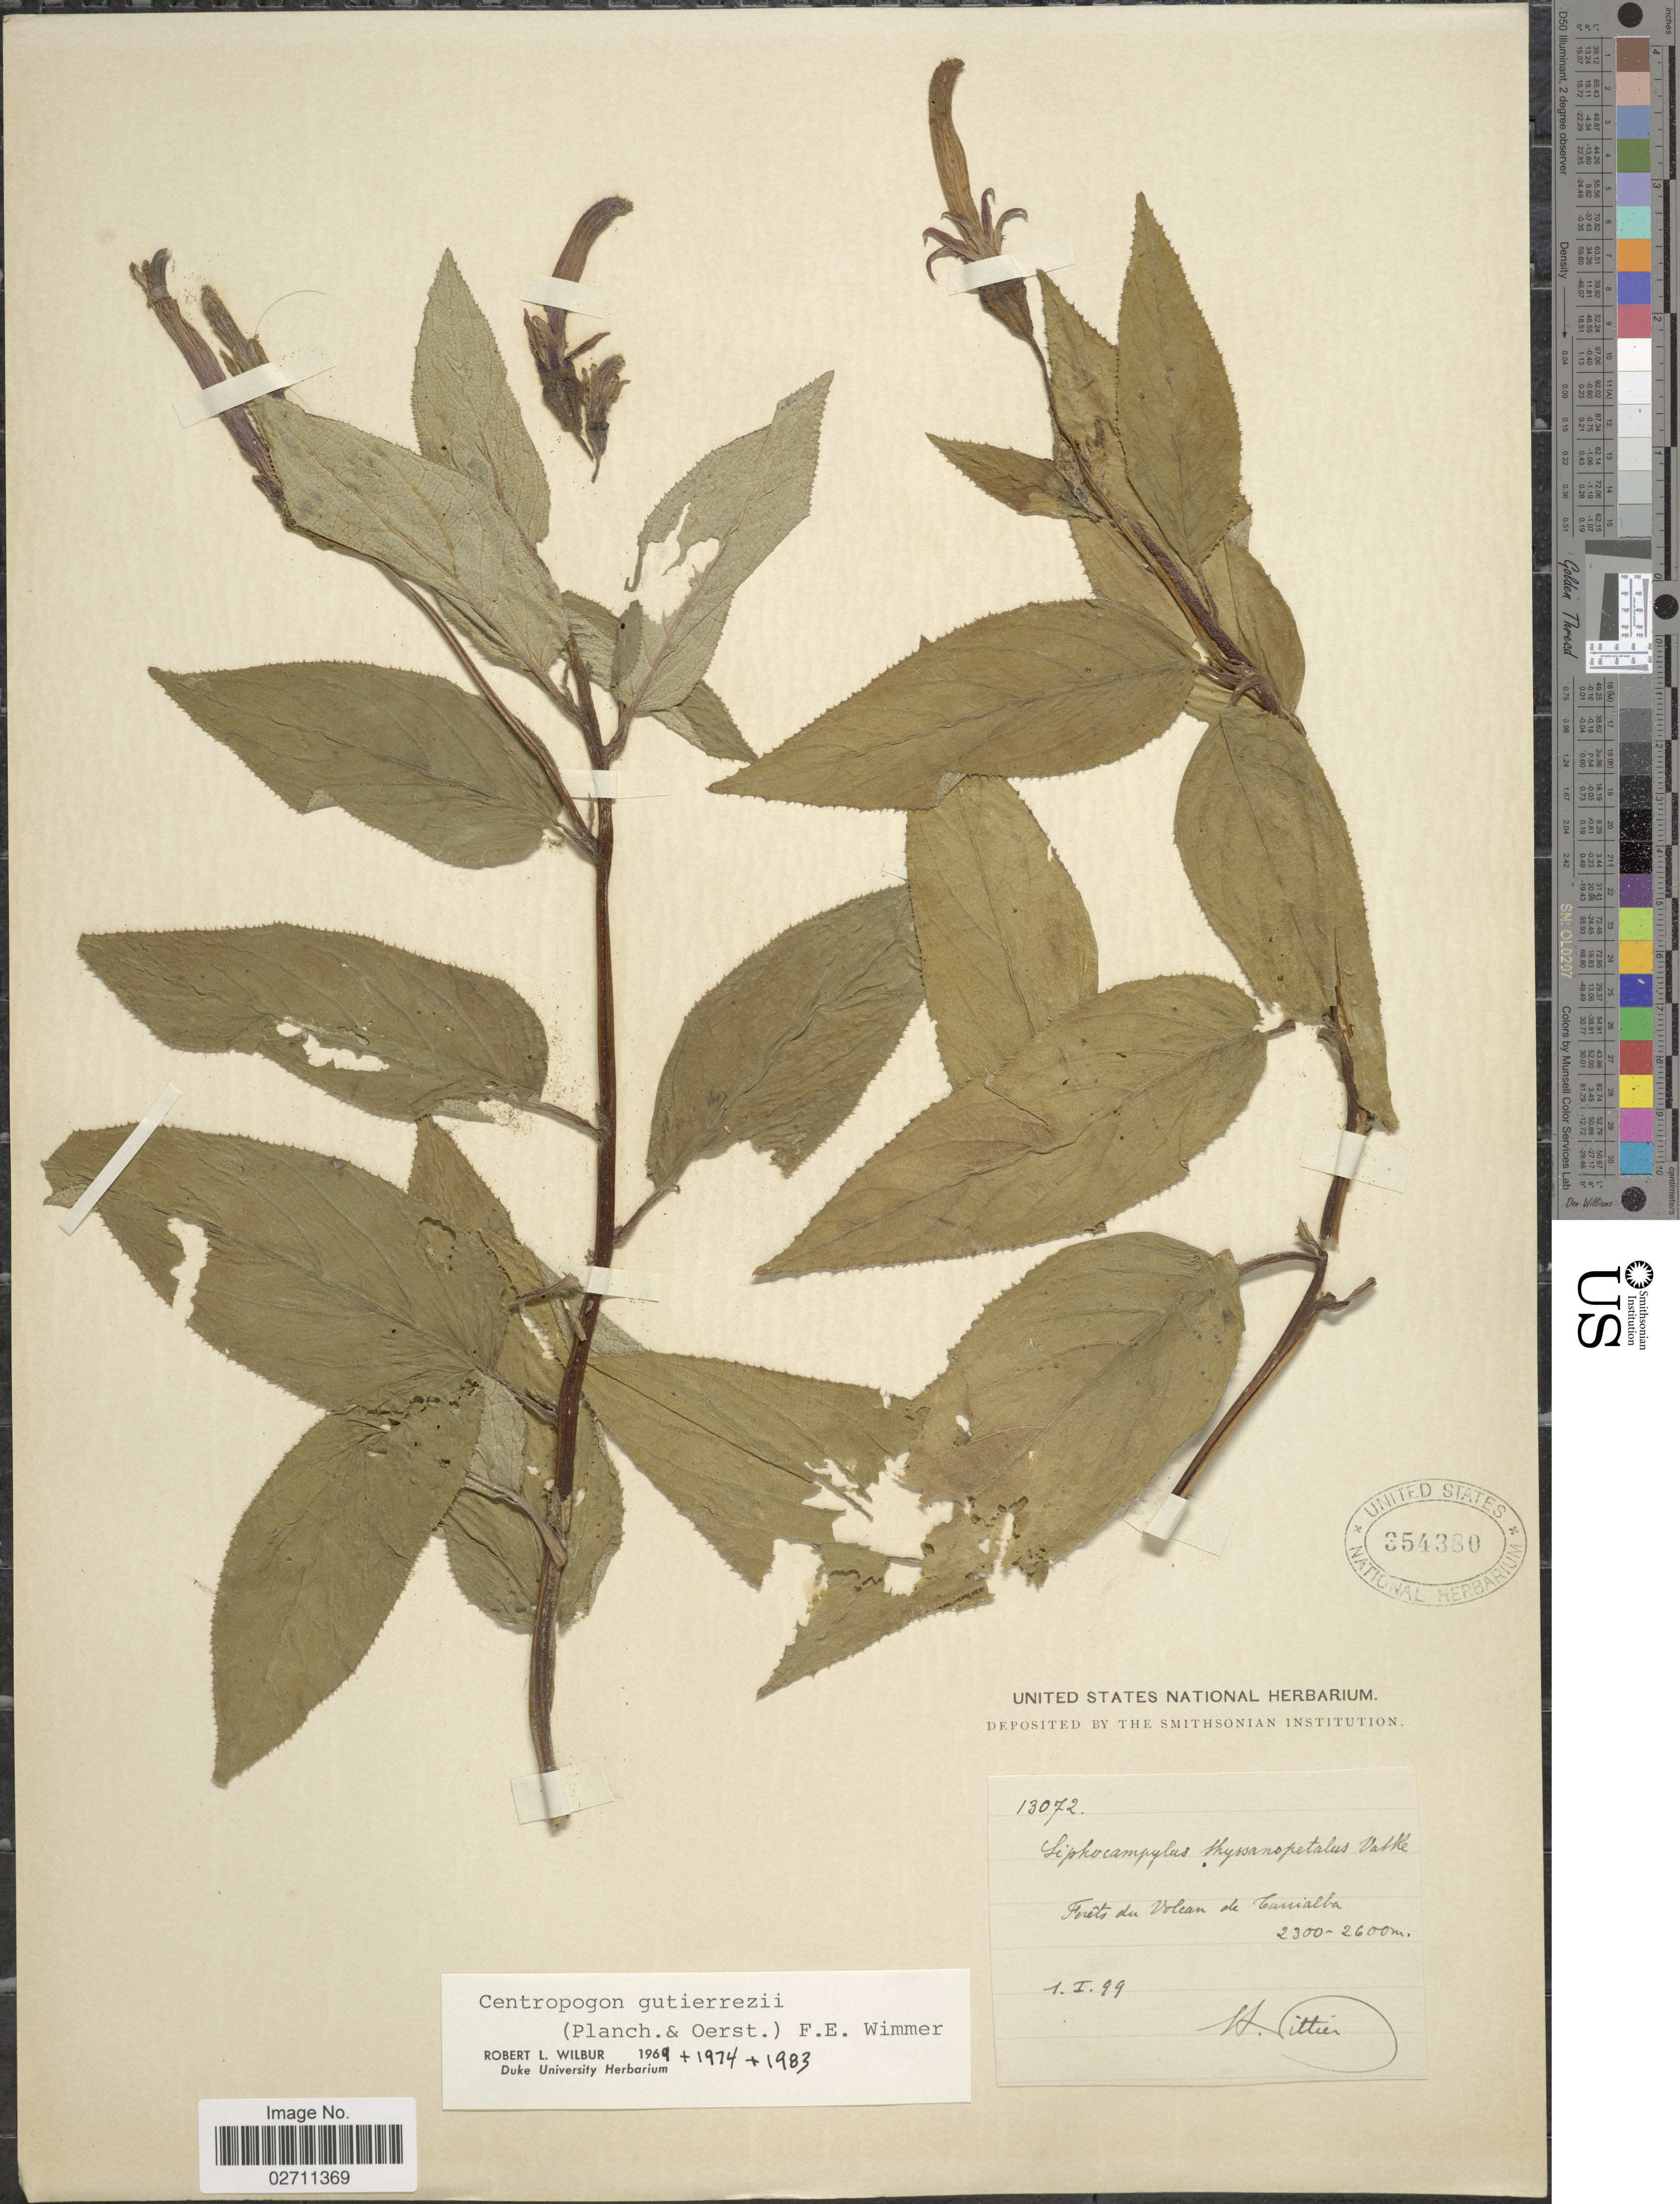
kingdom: Plantae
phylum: Tracheophyta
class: Magnoliopsida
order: Asterales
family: Campanulaceae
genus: Centropogon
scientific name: Centropogon gutierrezii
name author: (Planch. & Oerst.) E. Wimm.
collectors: H. F. Pittier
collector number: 13072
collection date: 1899-01-01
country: Costa Rica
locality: Forets du Volcan de Turrialba.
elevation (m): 2300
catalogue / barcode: US 354380